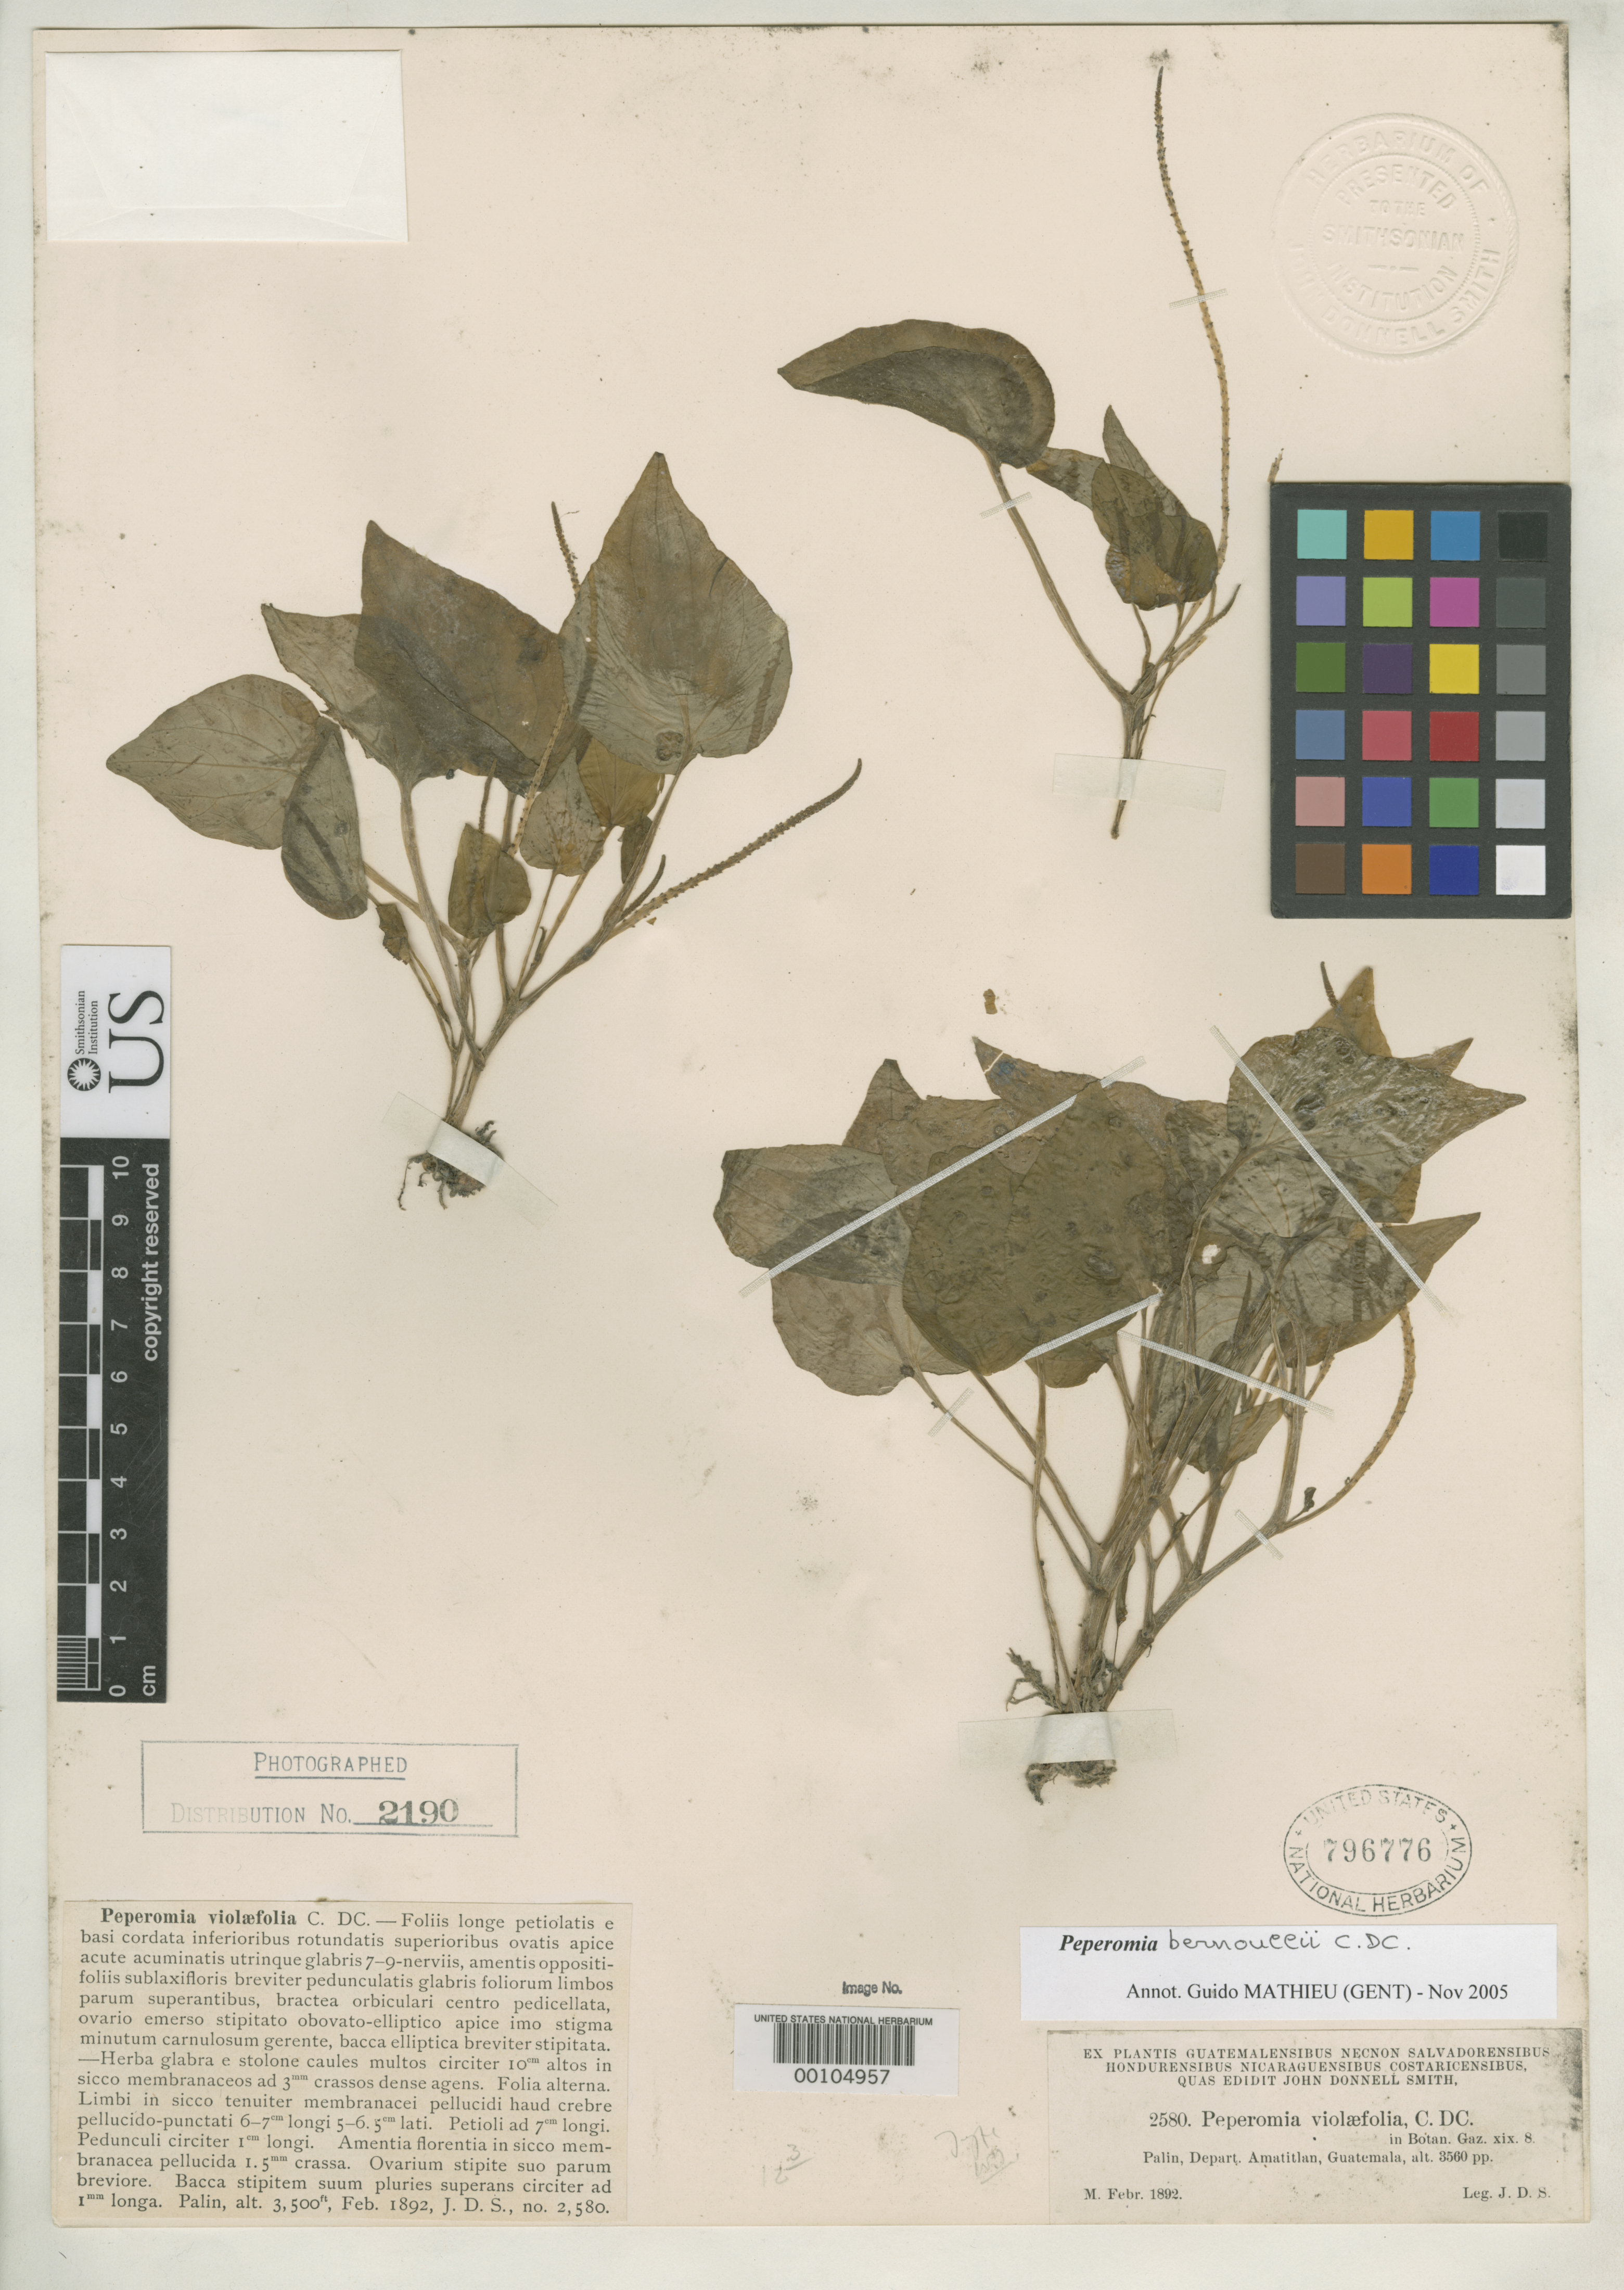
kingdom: Plantae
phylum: Tracheophyta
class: Magnoliopsida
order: Piperales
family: Piperaceae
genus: Peperomia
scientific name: Peperomia violaefolia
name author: C. DC.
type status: Isotype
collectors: J. Donnell Smith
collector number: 2580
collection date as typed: Feb 1892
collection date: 1892-02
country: Guatemala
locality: Amatitlán, Palin.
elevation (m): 1067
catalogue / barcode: US 796776